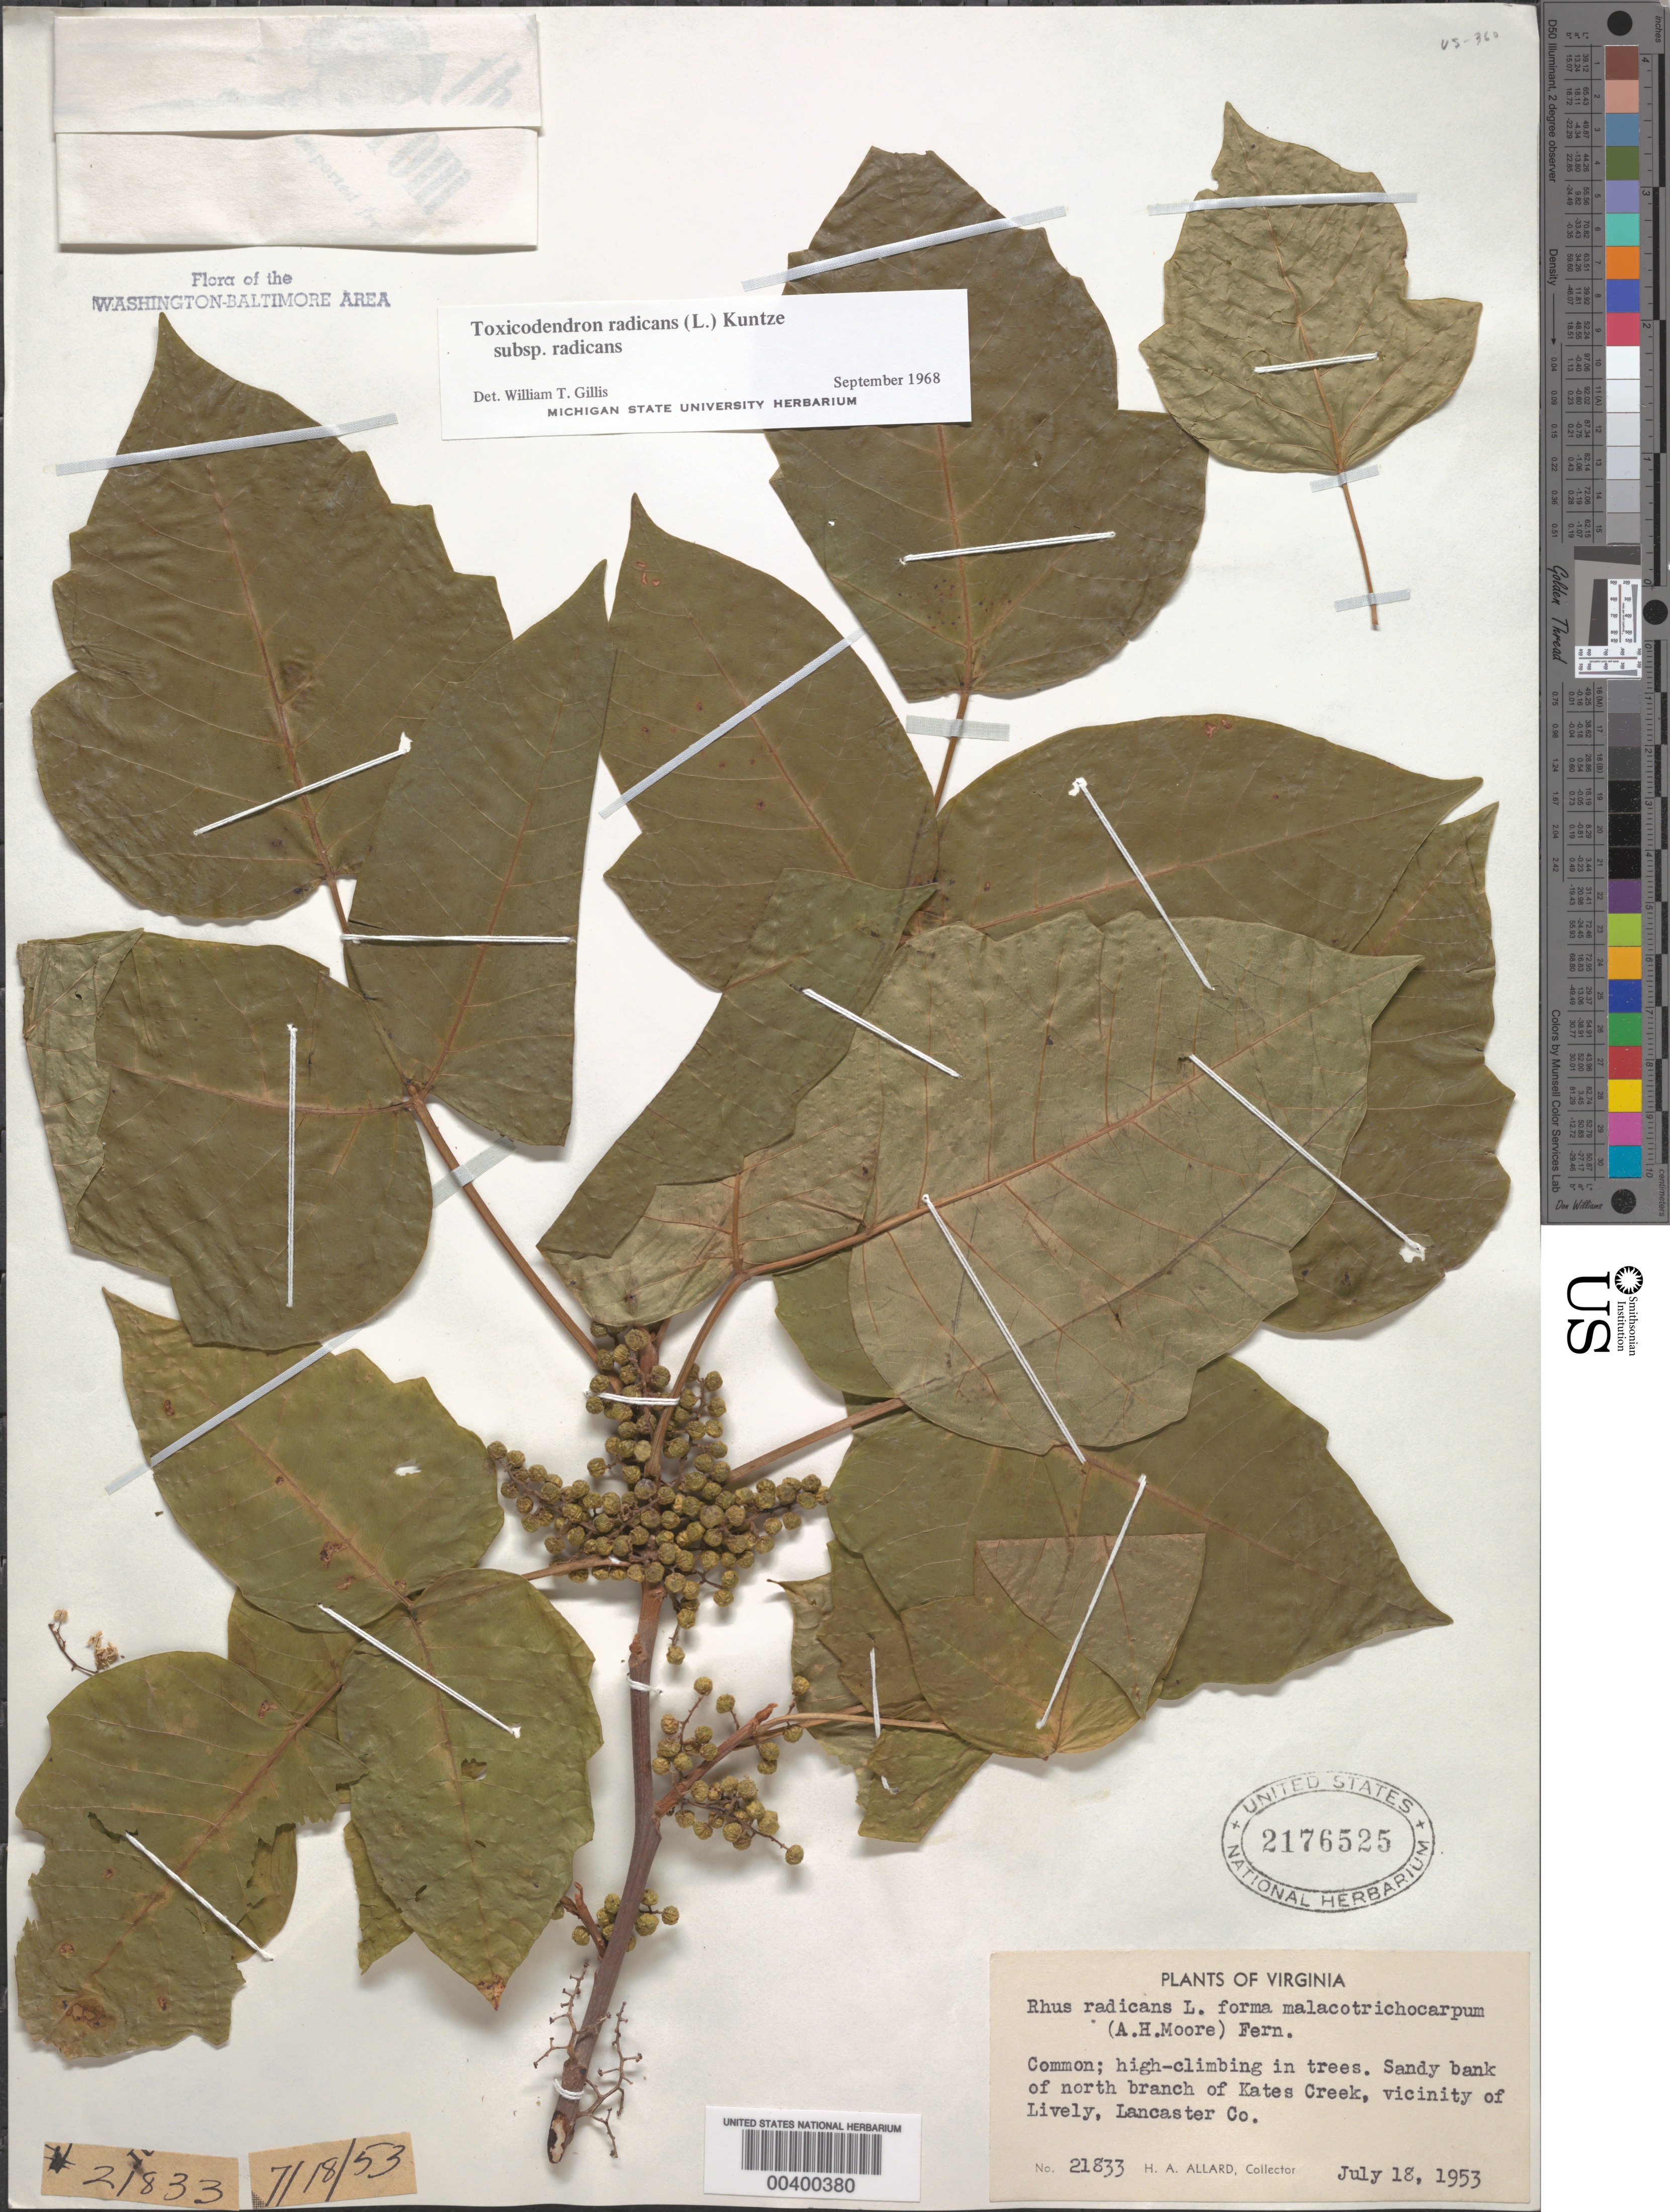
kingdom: Plantae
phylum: Tracheophyta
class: Magnoliopsida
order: Sapindales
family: Anacardiaceae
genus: Toxicodendron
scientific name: Toxicodendron radicans subsp. radicans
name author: (L.) Kuntze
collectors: H. A. Allard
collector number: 21833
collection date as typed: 18 Jul 1953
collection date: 1953-07-18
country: United States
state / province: Virginia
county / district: Lancaster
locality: Kates Creek, vicinity of Lively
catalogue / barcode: US 2176525